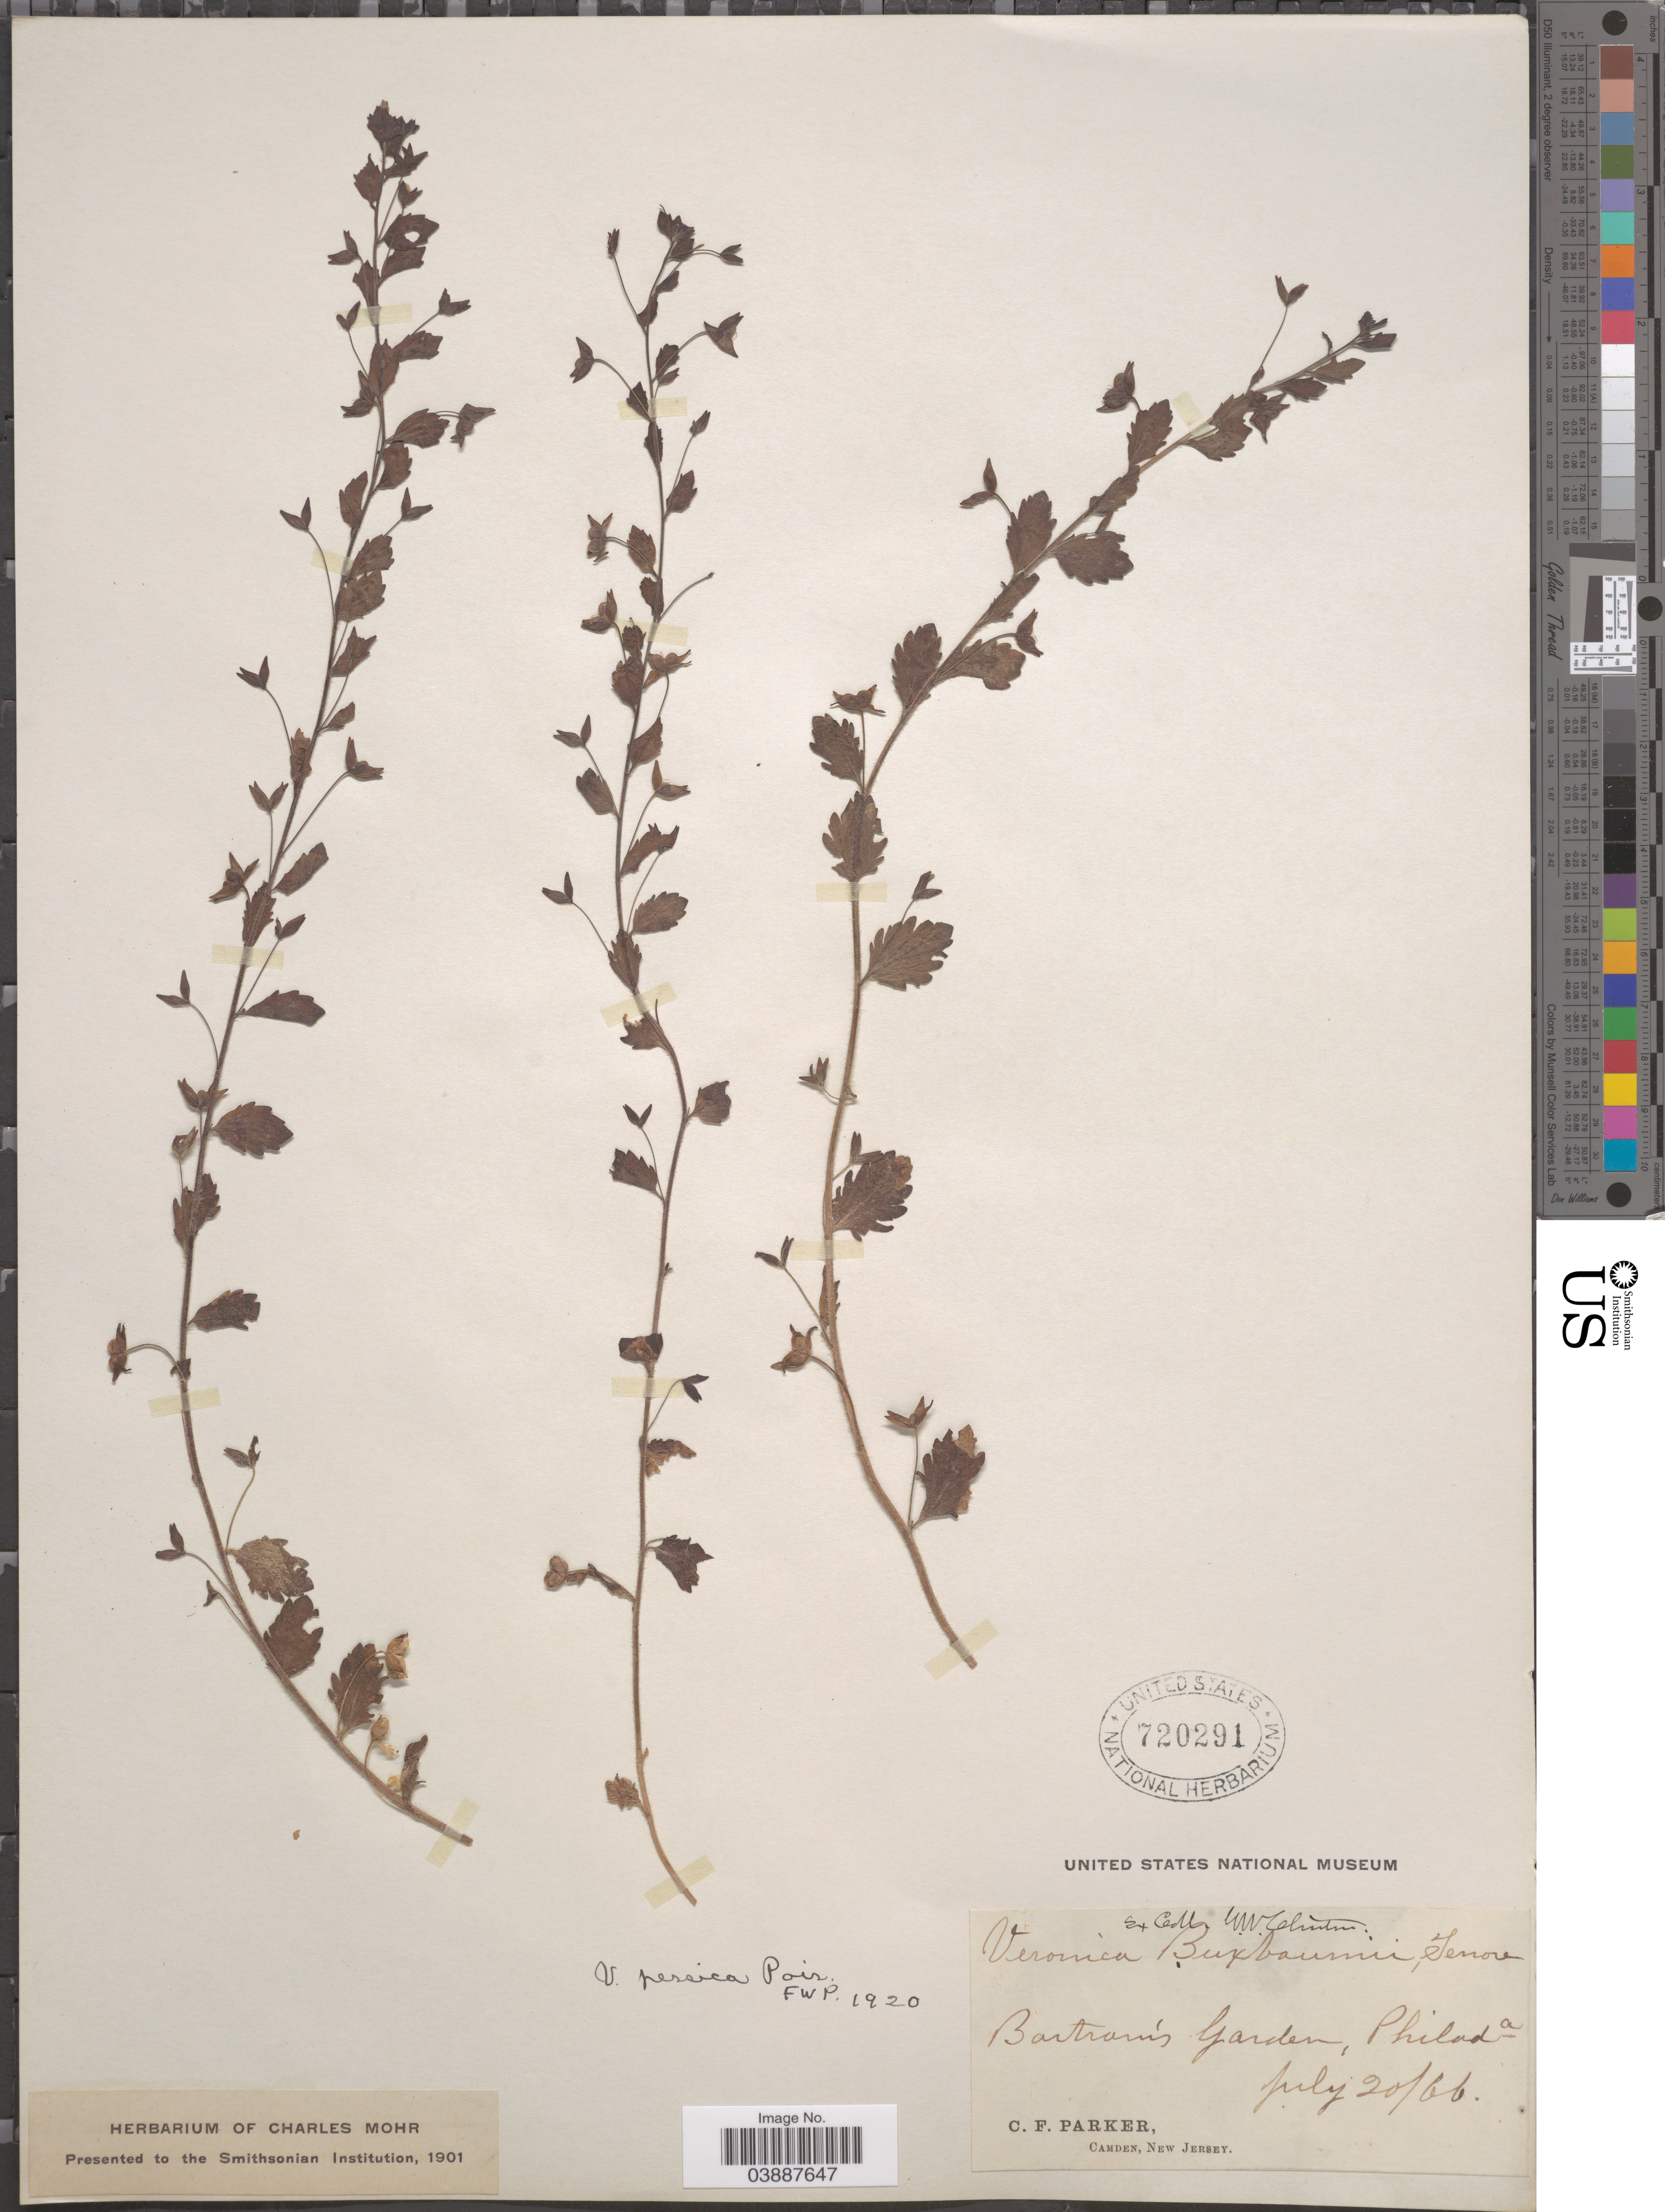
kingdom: Plantae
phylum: Tracheophyta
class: Magnoliopsida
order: Lamiales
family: Plantaginaceae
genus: Veronica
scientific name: Veronica persica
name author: Poir.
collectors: C. F. Parker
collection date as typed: Transcribed d/m/y: 20/7/66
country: United States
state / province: New Jersey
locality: Bartram's Garden, Philada.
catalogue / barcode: US 720291